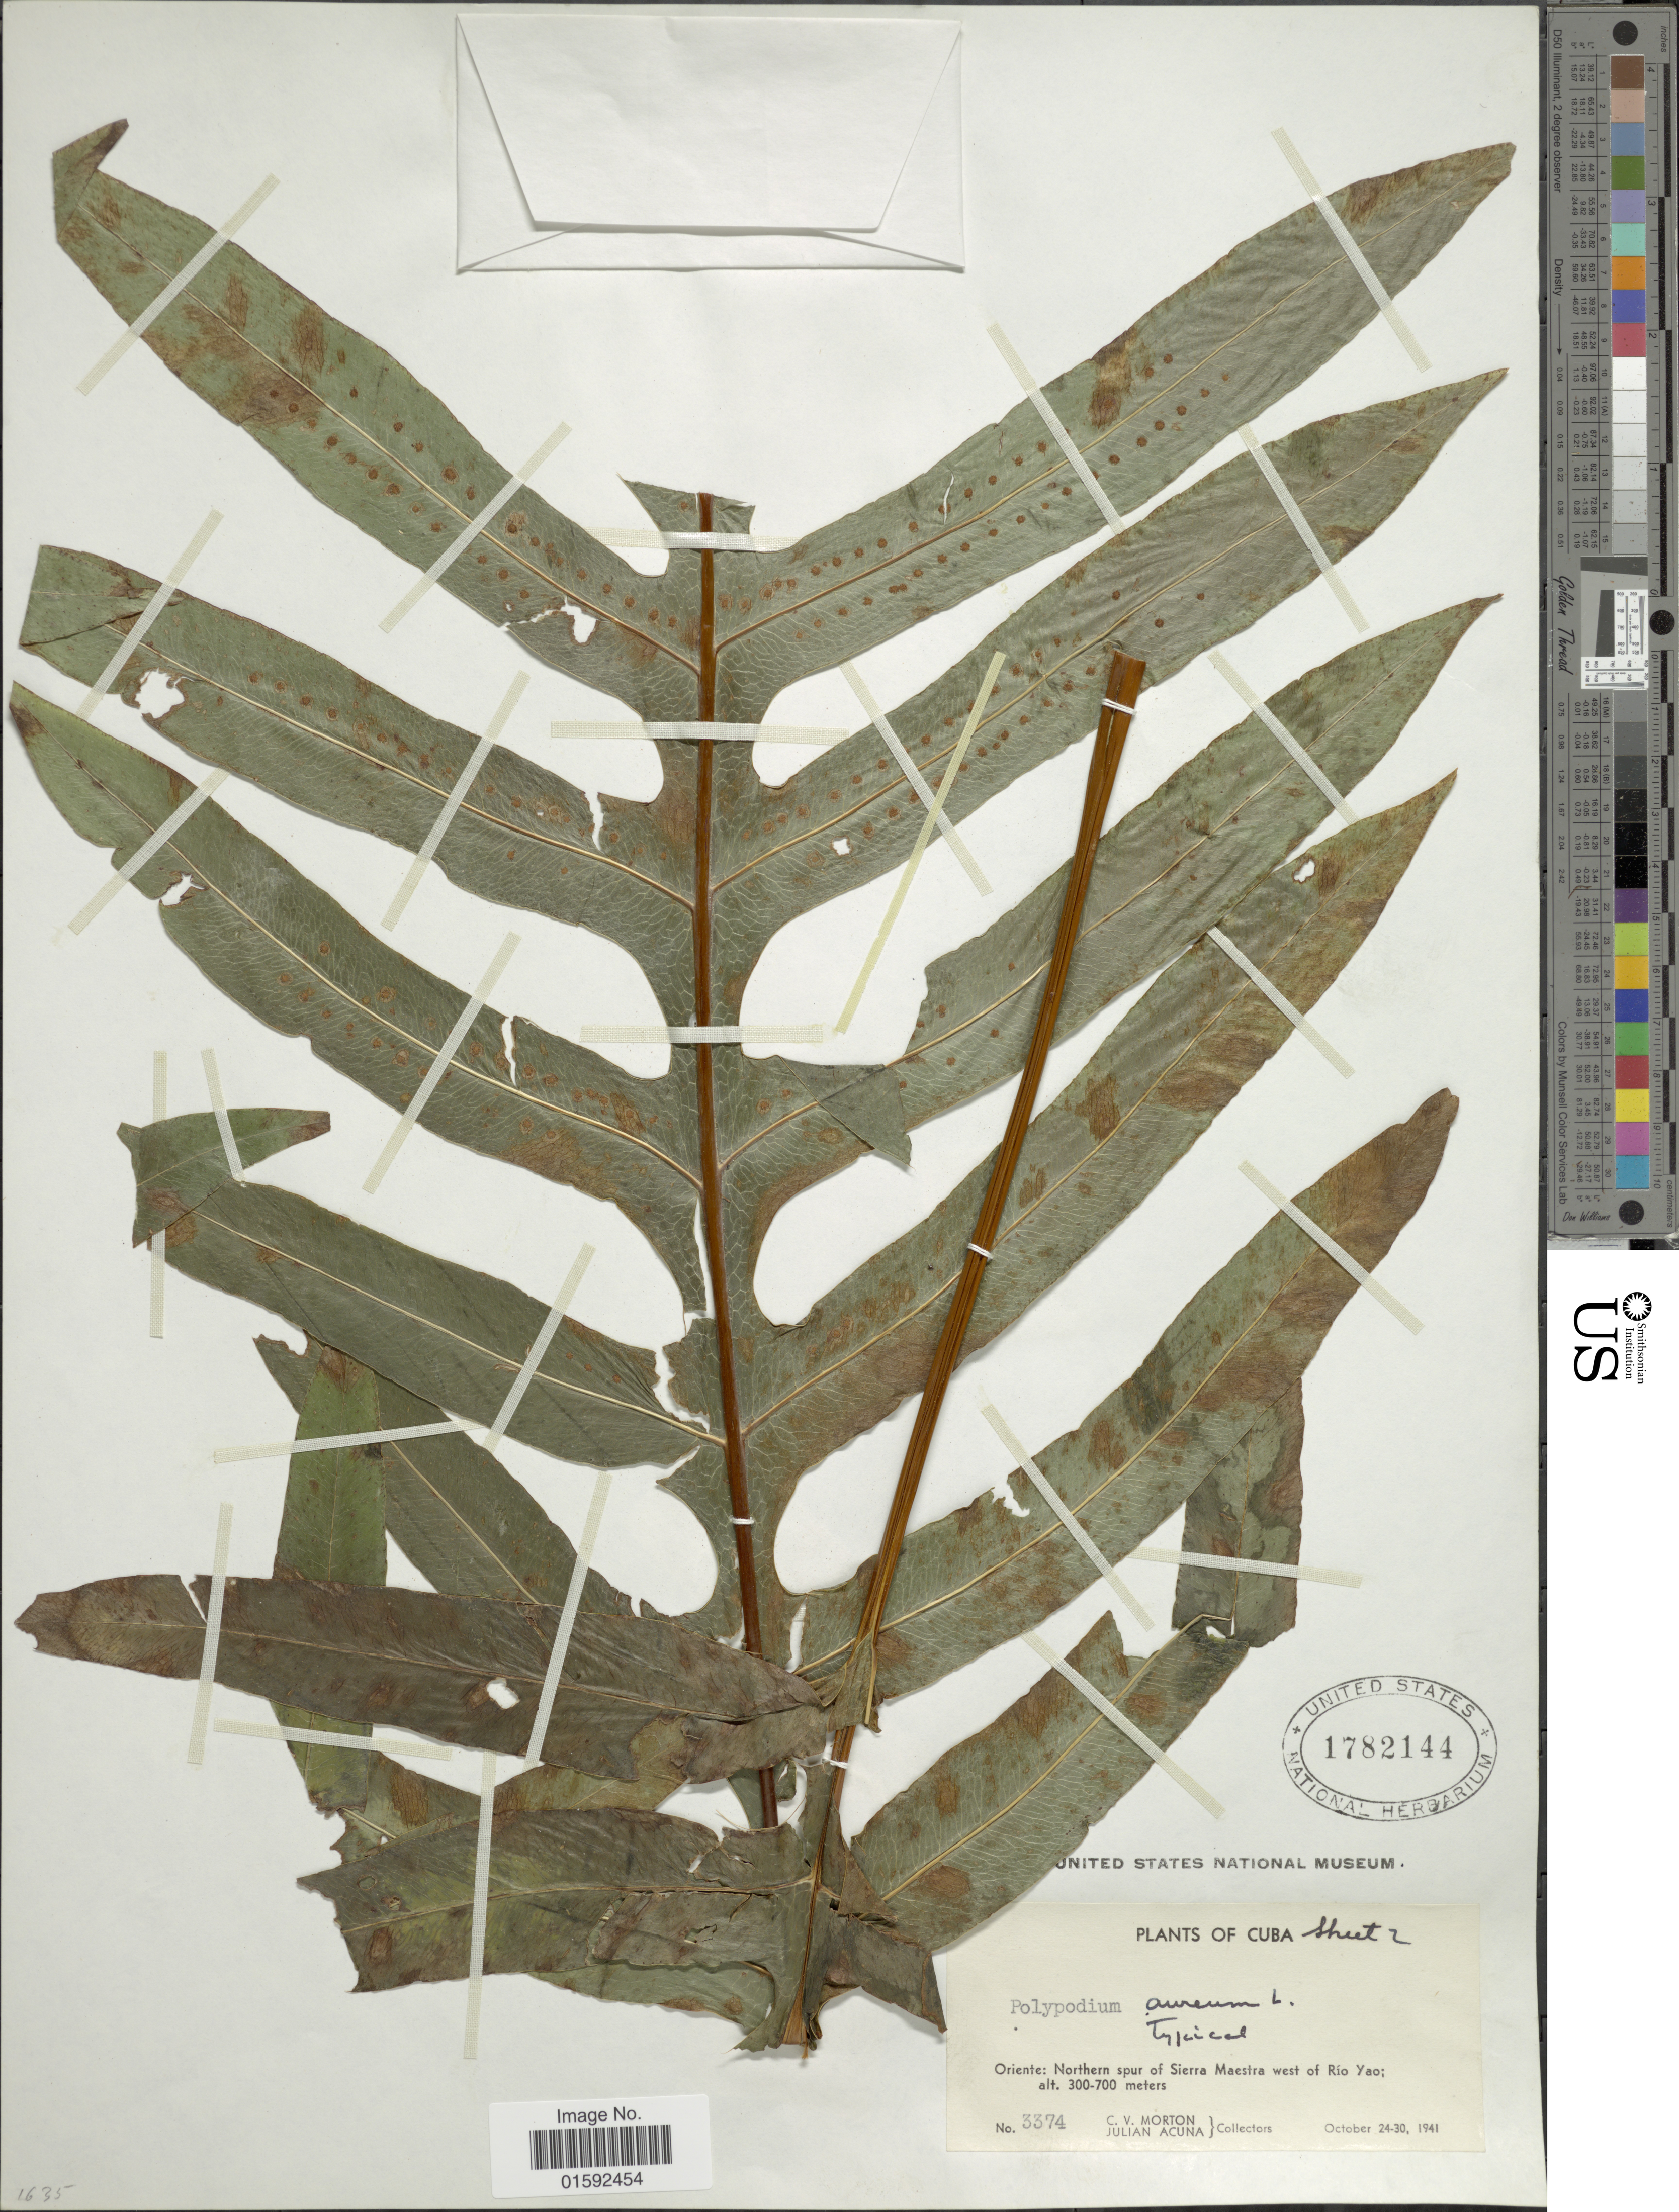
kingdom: Plantae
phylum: Tracheophyta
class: Polypodiopsida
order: Polypodiales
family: Polypodiaceae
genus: Phlebodium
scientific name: Phlebodium pseudoaureum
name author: (Cav.) Lellinger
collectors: C. V. Morton & J. B. Acuña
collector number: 3374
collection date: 1941-10-24/1941-10-30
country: Cuba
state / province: Oriente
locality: Cuba, Oriente: Northern spur of Sierra Maestra west of Río Yao.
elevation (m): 300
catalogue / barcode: US 1782144